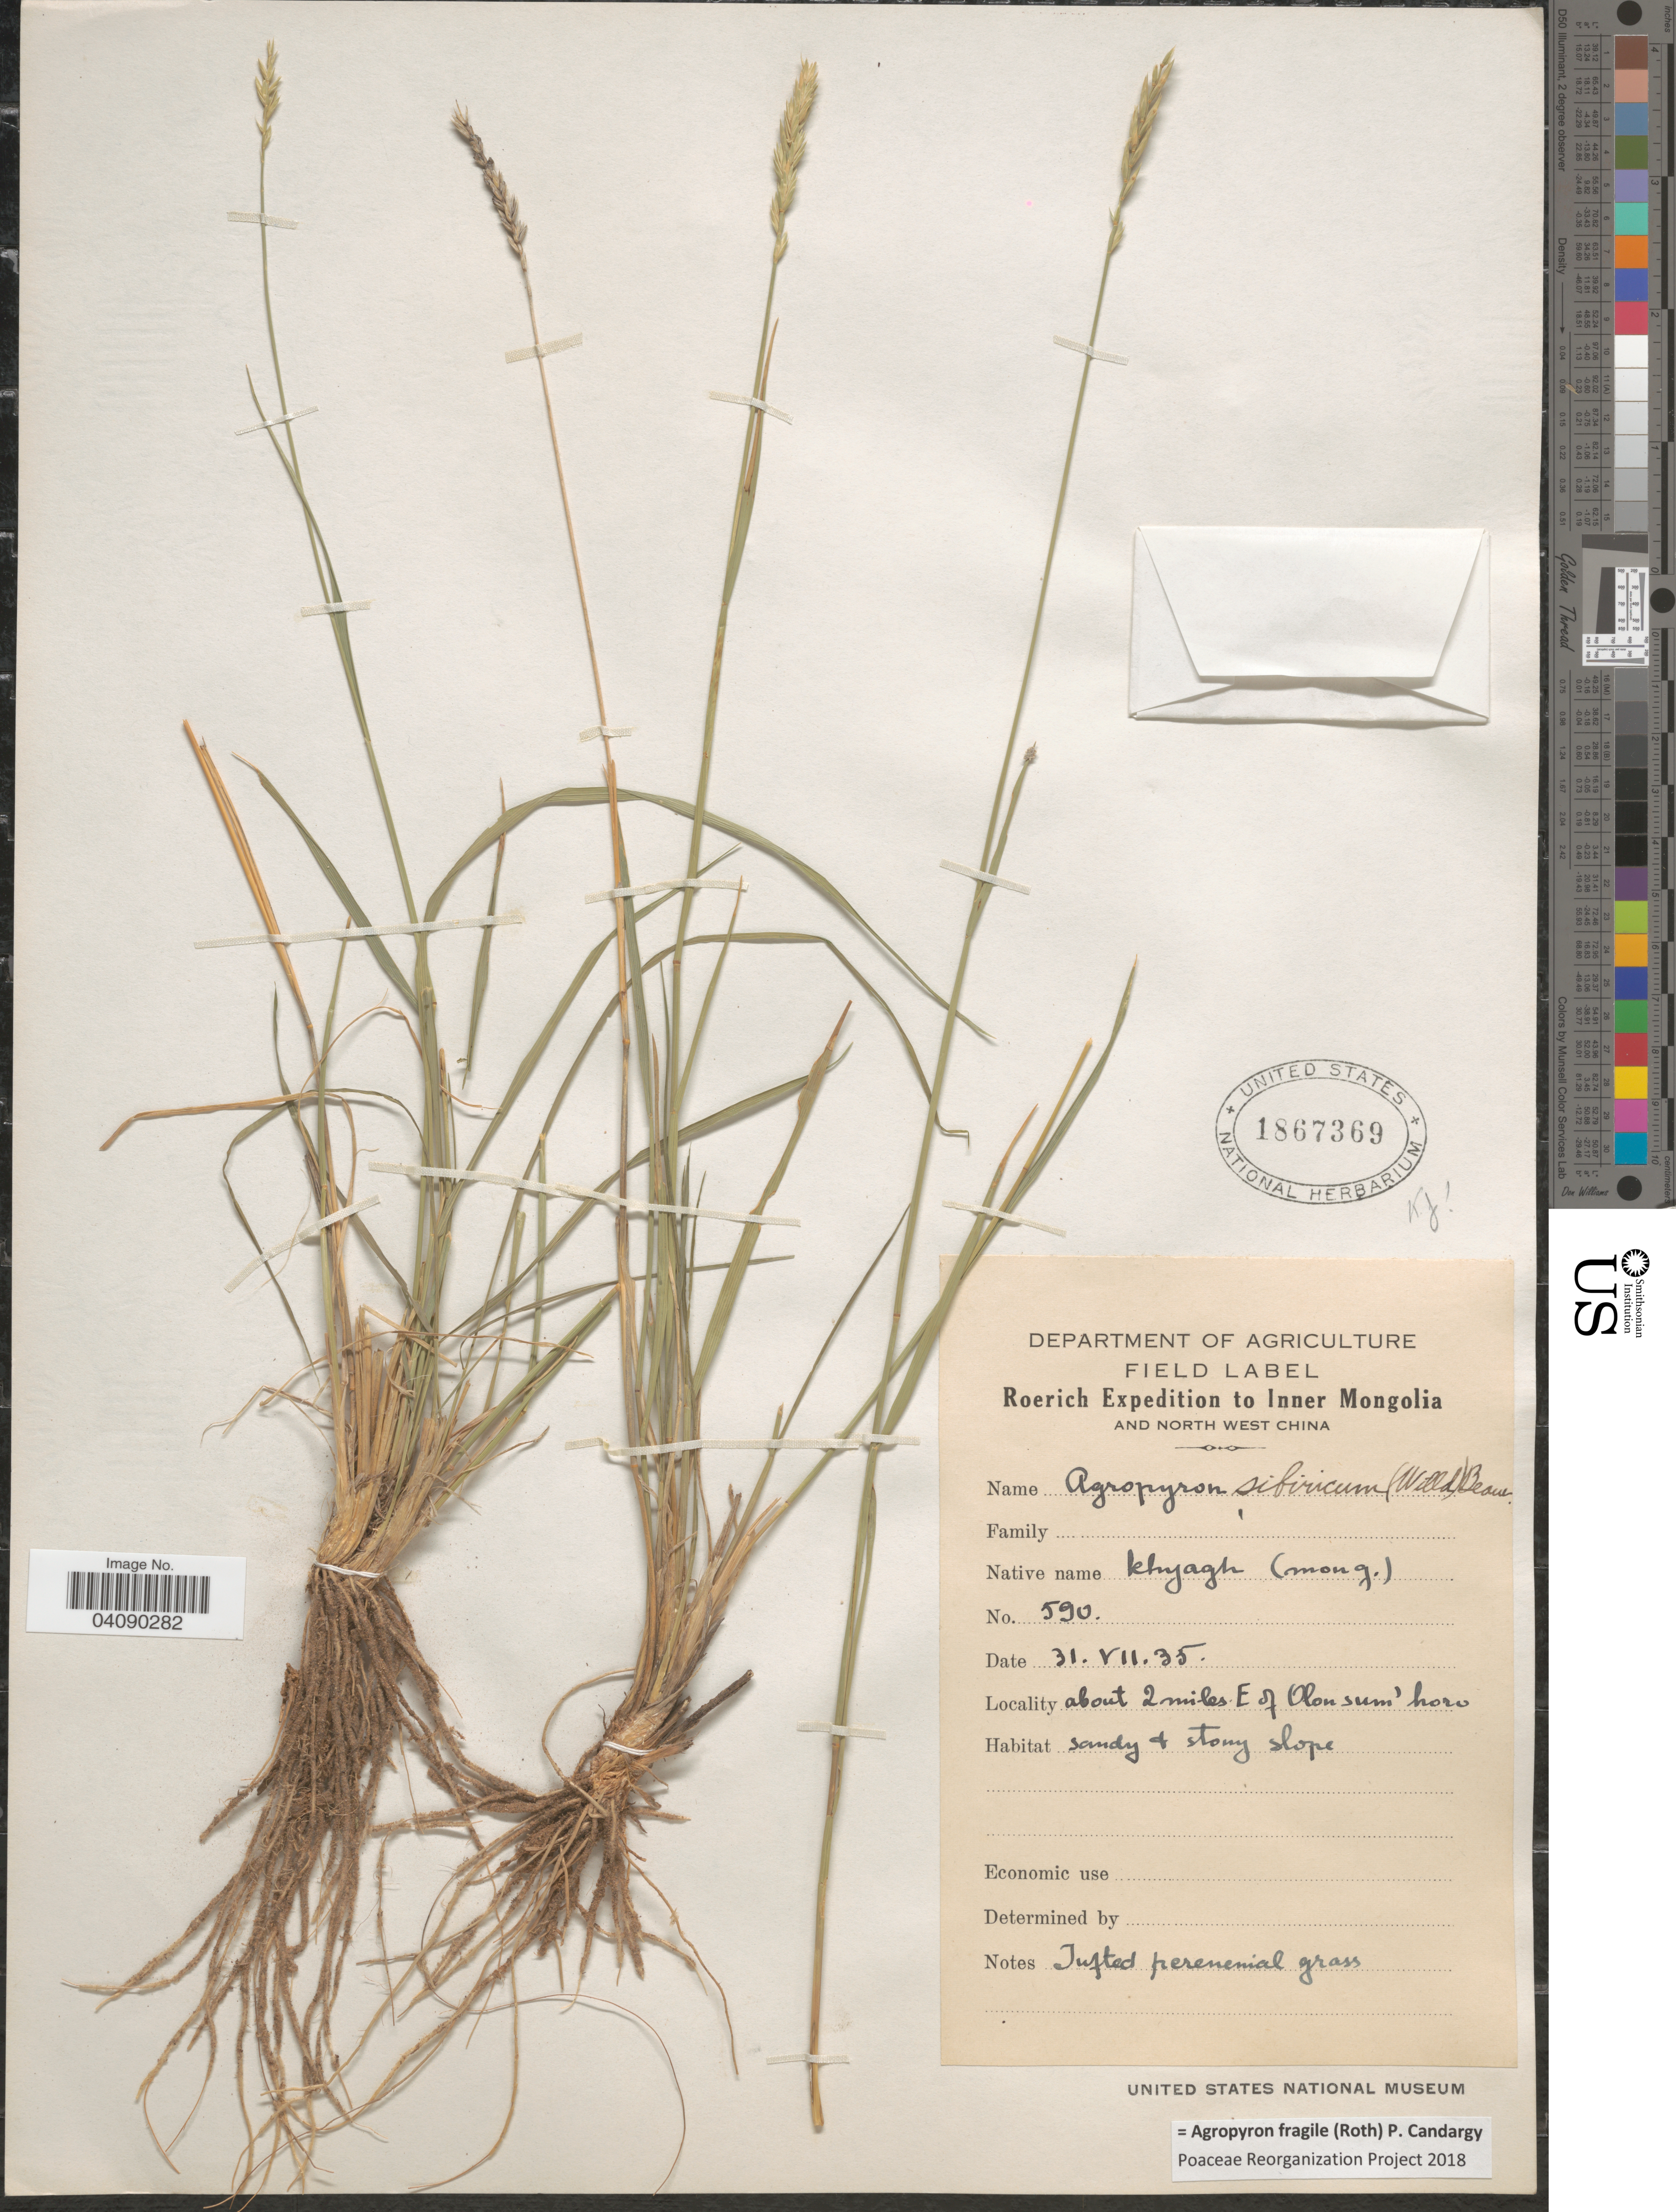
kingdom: Plantae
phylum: Tracheophyta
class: Liliopsida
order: Poales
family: Poaceae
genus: Agropyron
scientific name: Agropyron fragile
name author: (Roth) Candargy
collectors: Roerich Expedition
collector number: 590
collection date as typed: Transcribed d/m/y: 31/7/35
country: China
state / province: Nei Monggol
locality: Inner Mongolia and North West China. About 2 miles E of Olonsum'horo [interpreted].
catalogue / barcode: US 1867369